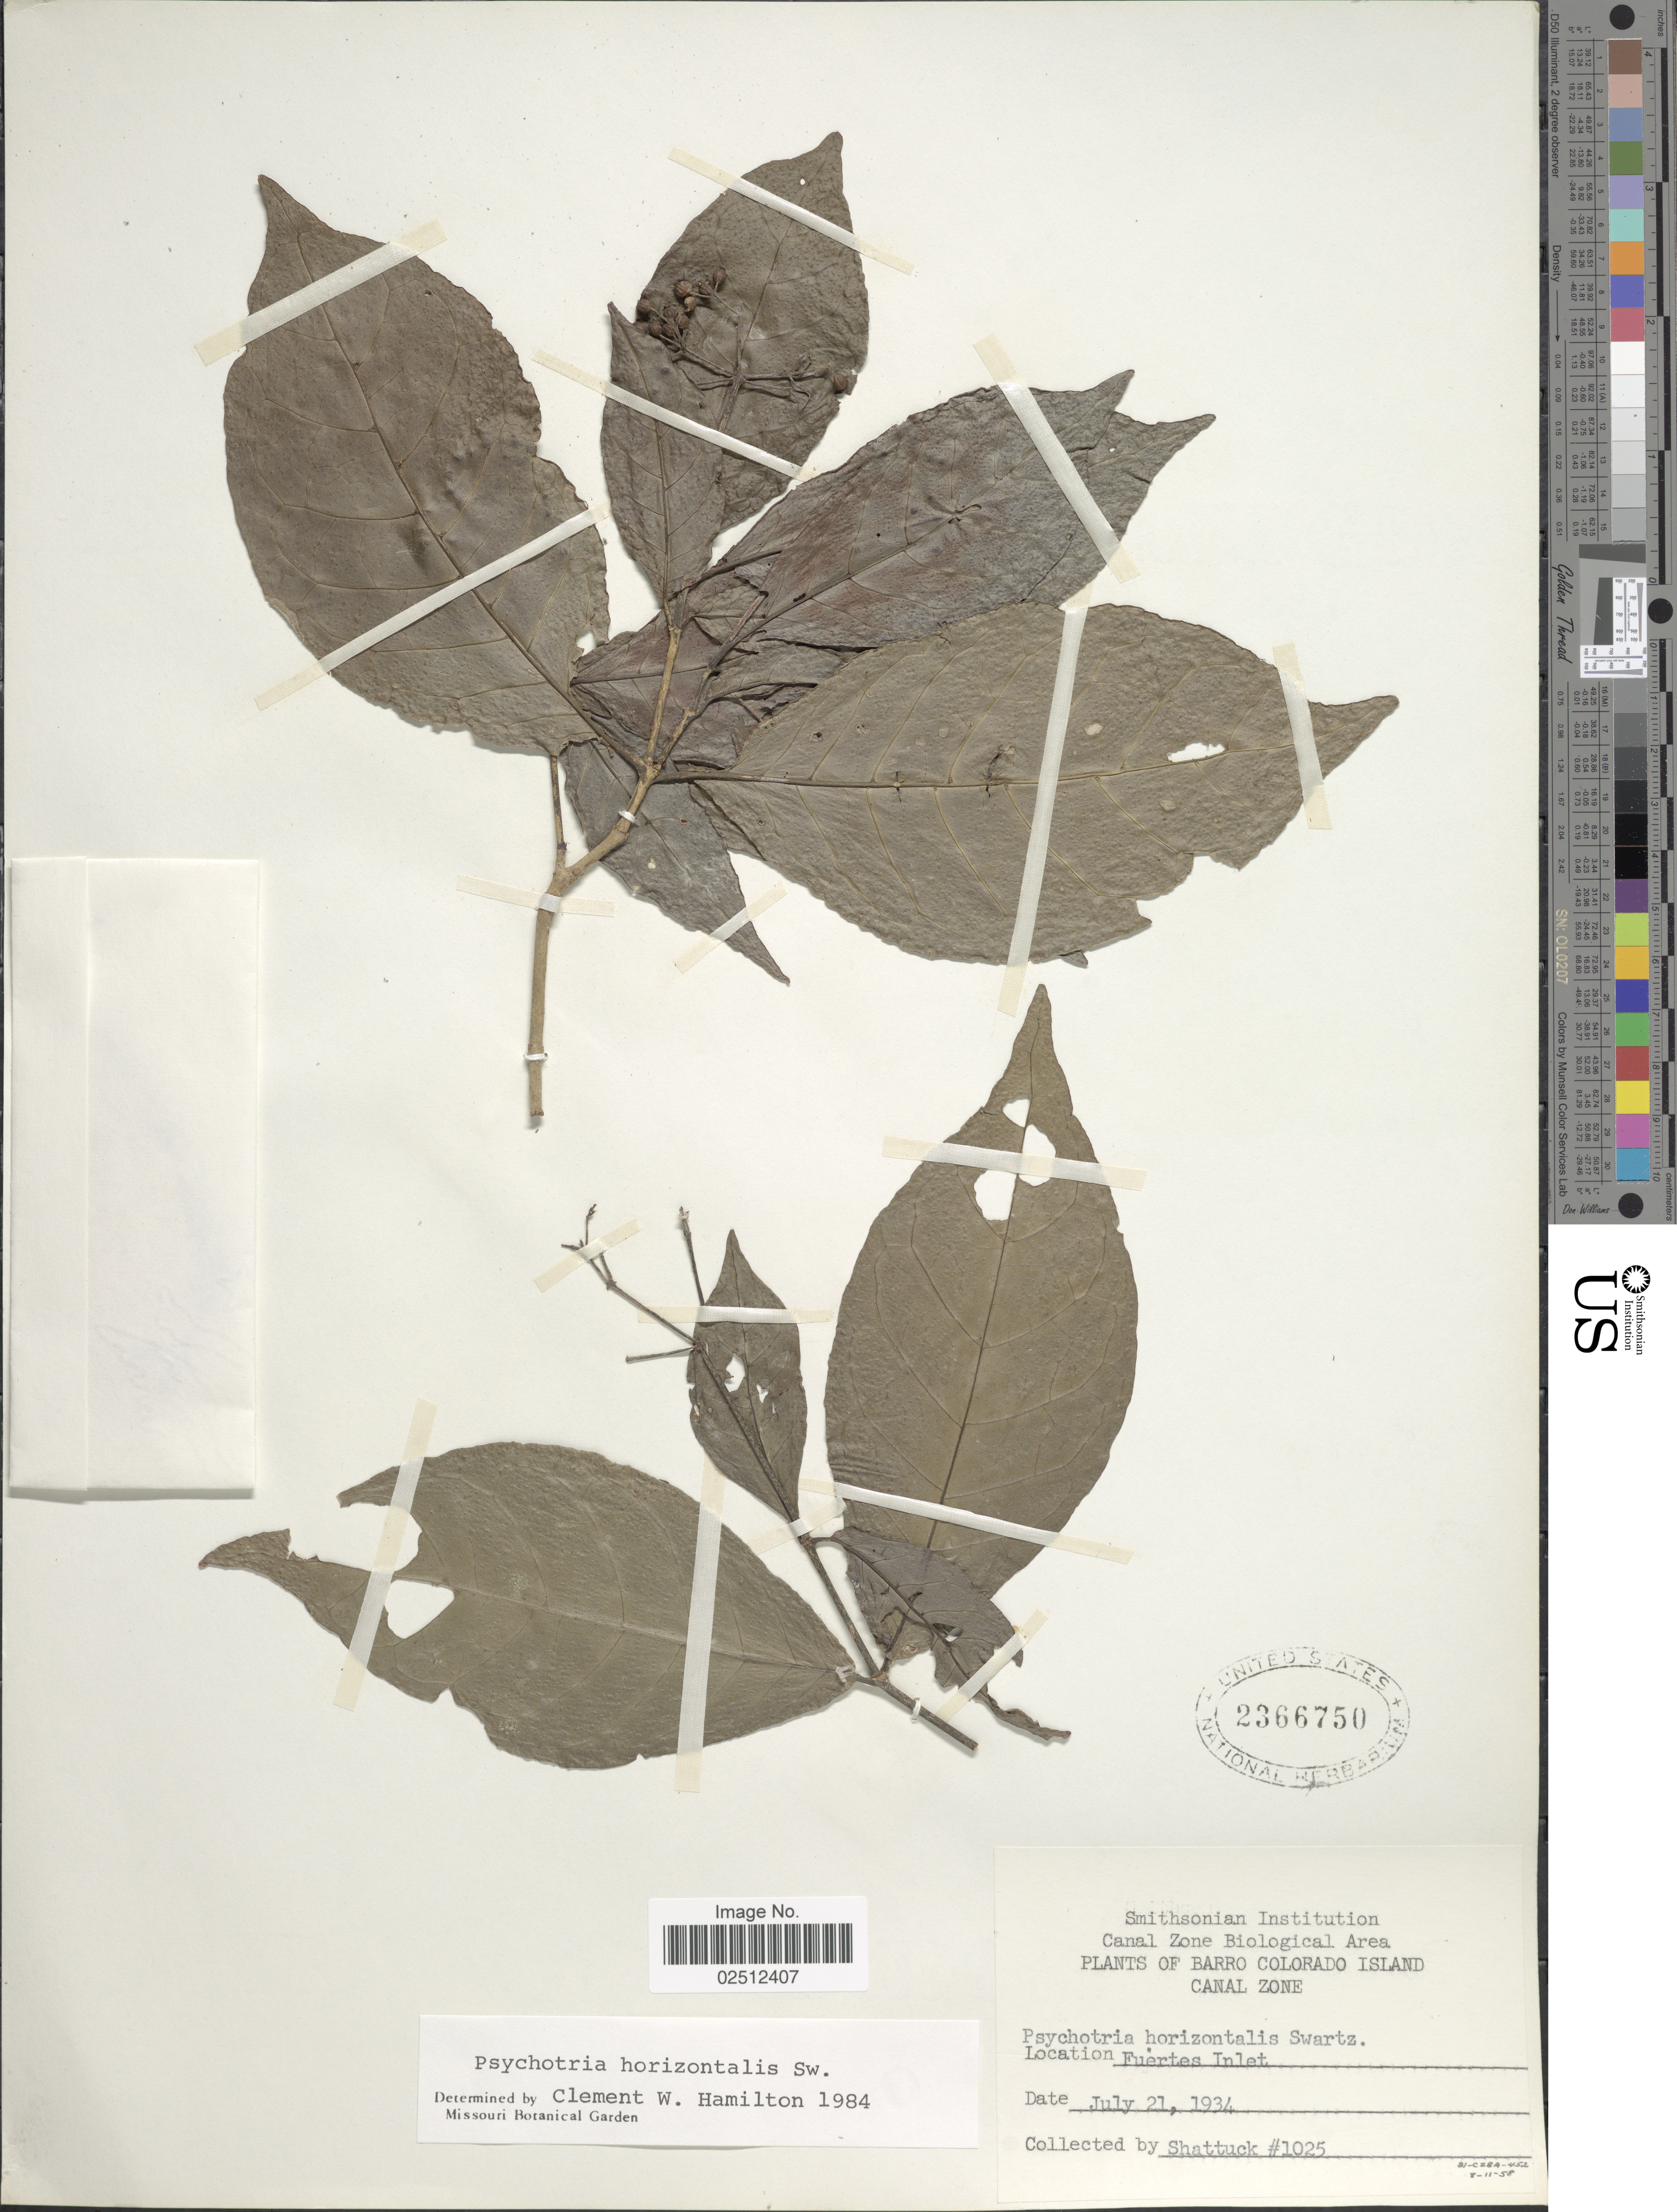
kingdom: Plantae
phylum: Tracheophyta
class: Magnoliopsida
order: Gentianales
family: Rubiaceae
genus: Psychotria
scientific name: Psychotria horizontalis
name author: Sw.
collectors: Shattuck, --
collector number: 1025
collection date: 1934-07-21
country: Panama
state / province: Panamá Oeste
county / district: Canal Zone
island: Barro Colorado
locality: Barro Colorado Island, Canal Zone, Fuertes Inlet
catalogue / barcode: US 2366750